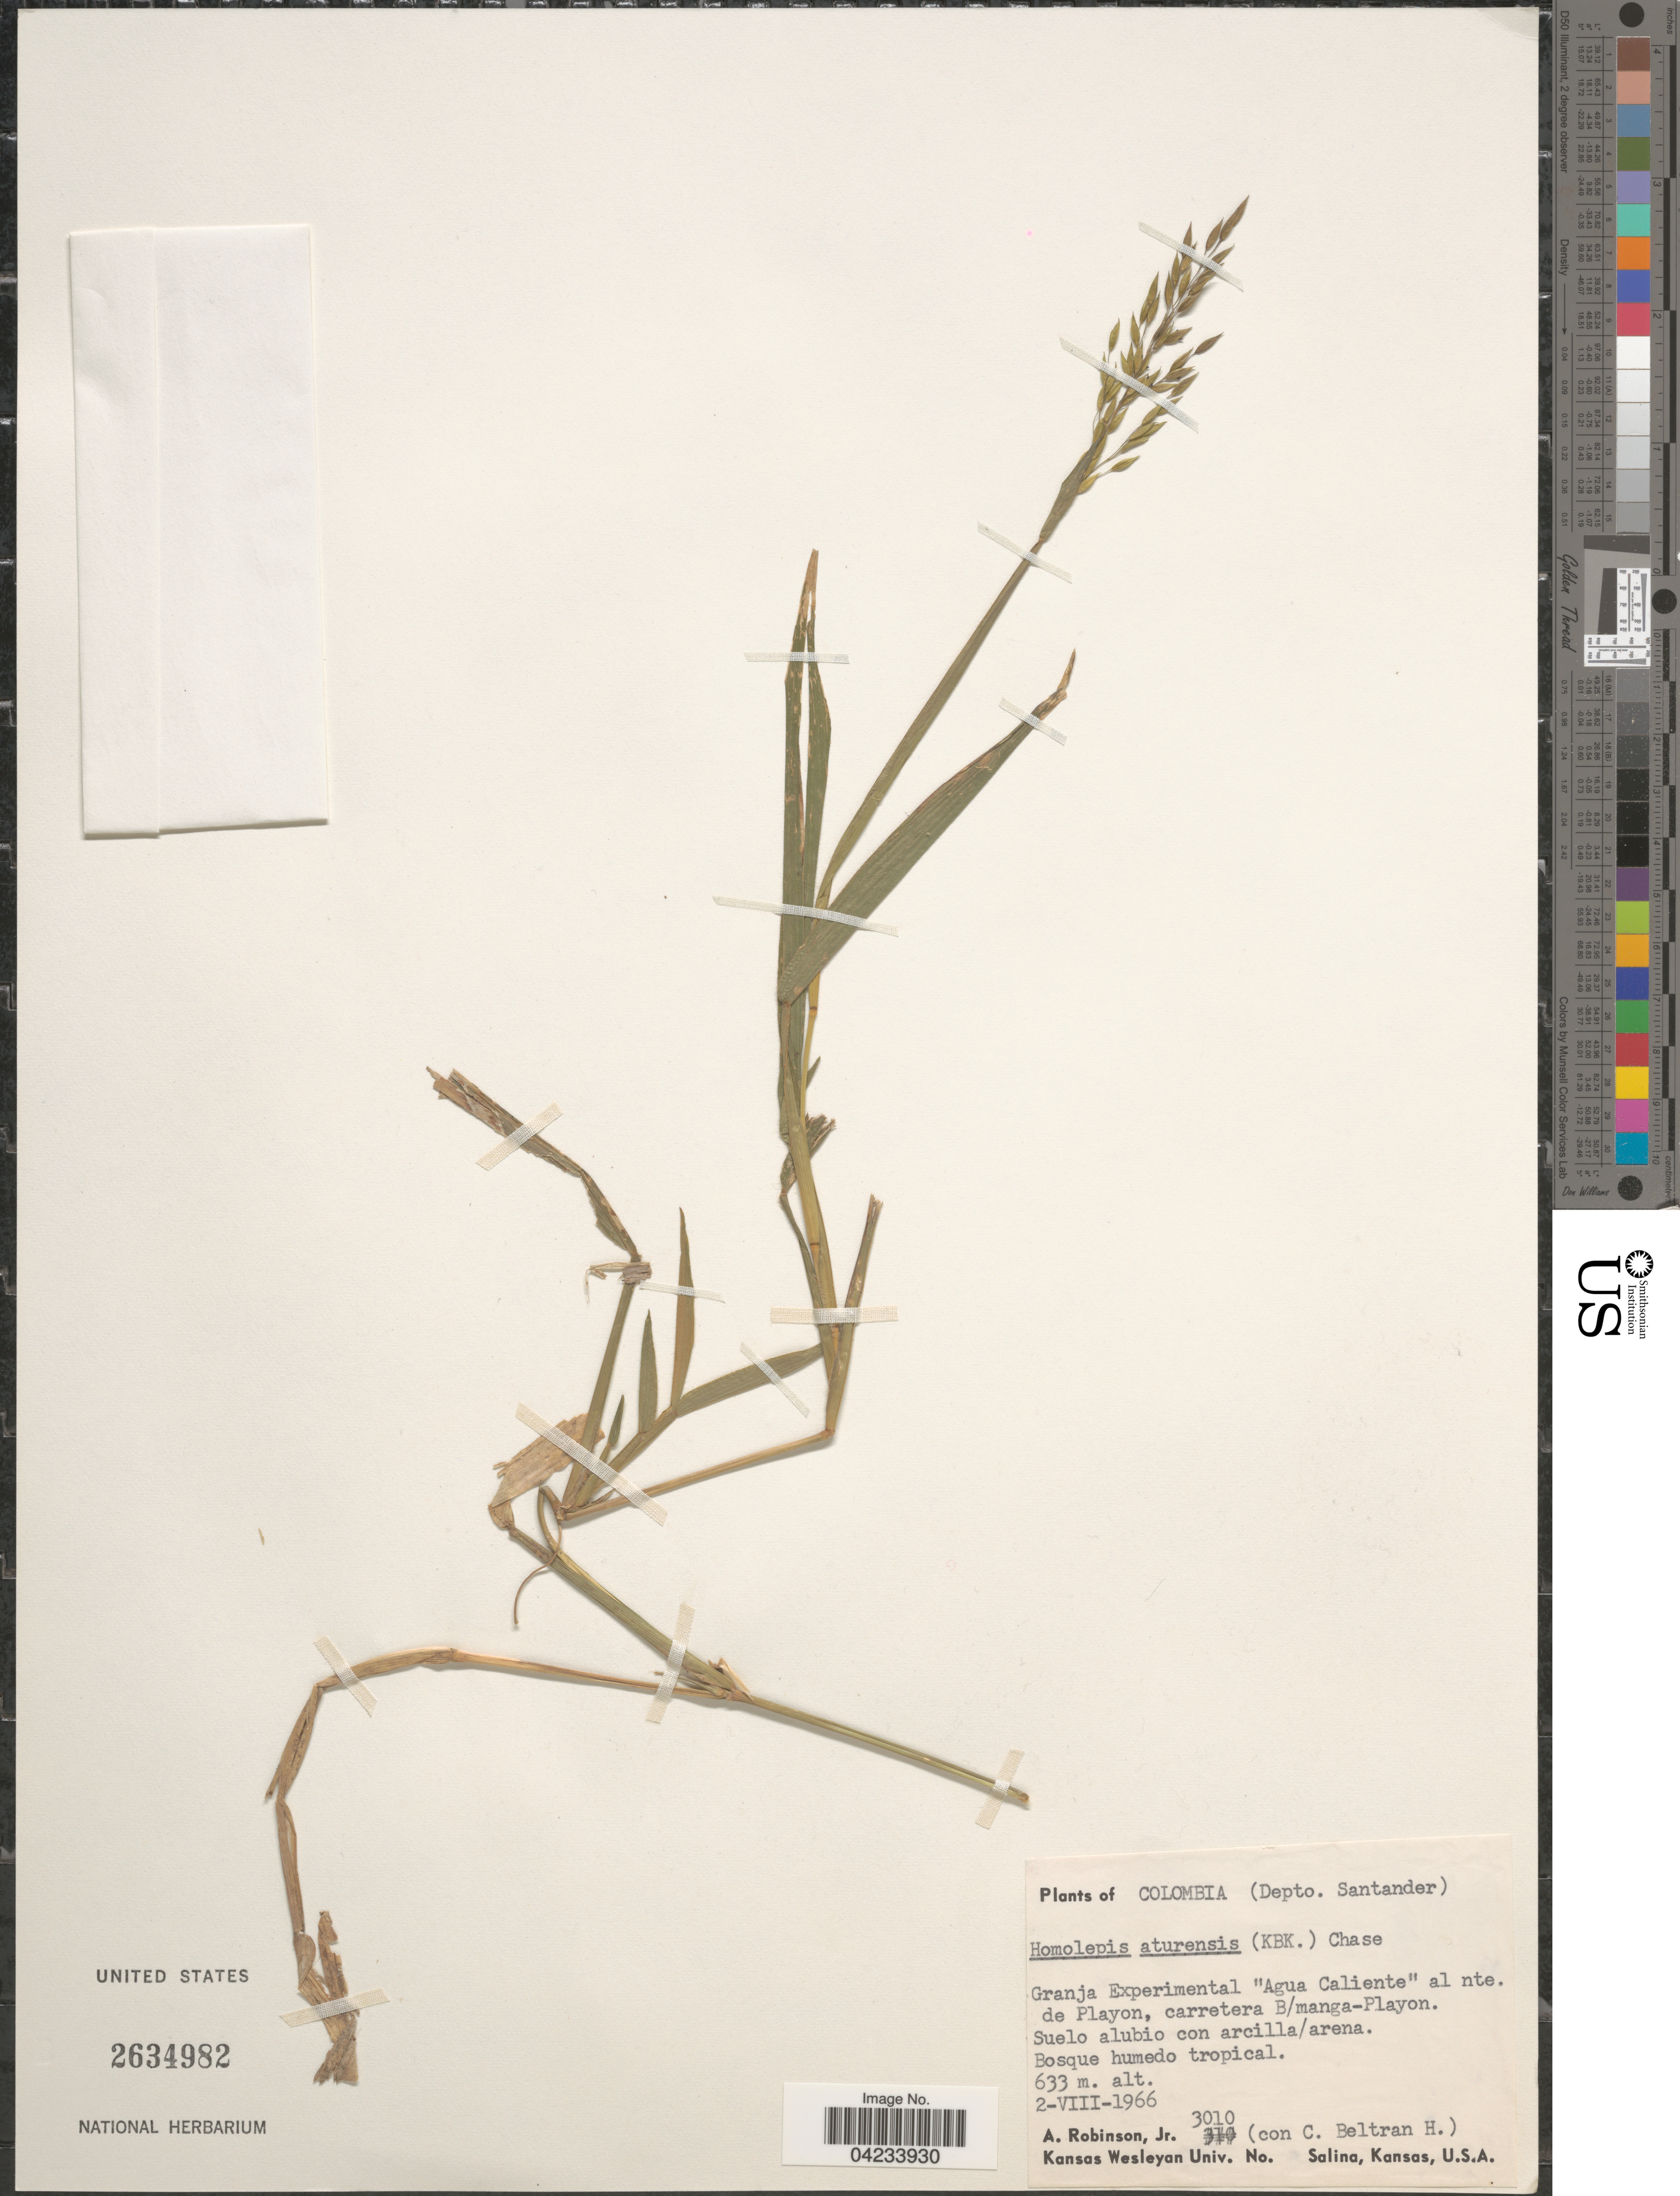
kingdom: Plantae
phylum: Tracheophyta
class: Liliopsida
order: Poales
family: Poaceae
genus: Homolepis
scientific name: Homolepis aturensis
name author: (Kunth) Chase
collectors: A. Robinson & C. Beltran H.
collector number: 3010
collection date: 1966-08-02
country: Colombia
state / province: Santander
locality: (Depto. Santander). Granja Experimental "Agua Caliente" al nte. de Playon, carretera B/manga-Playon.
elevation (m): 633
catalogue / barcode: US 2634982